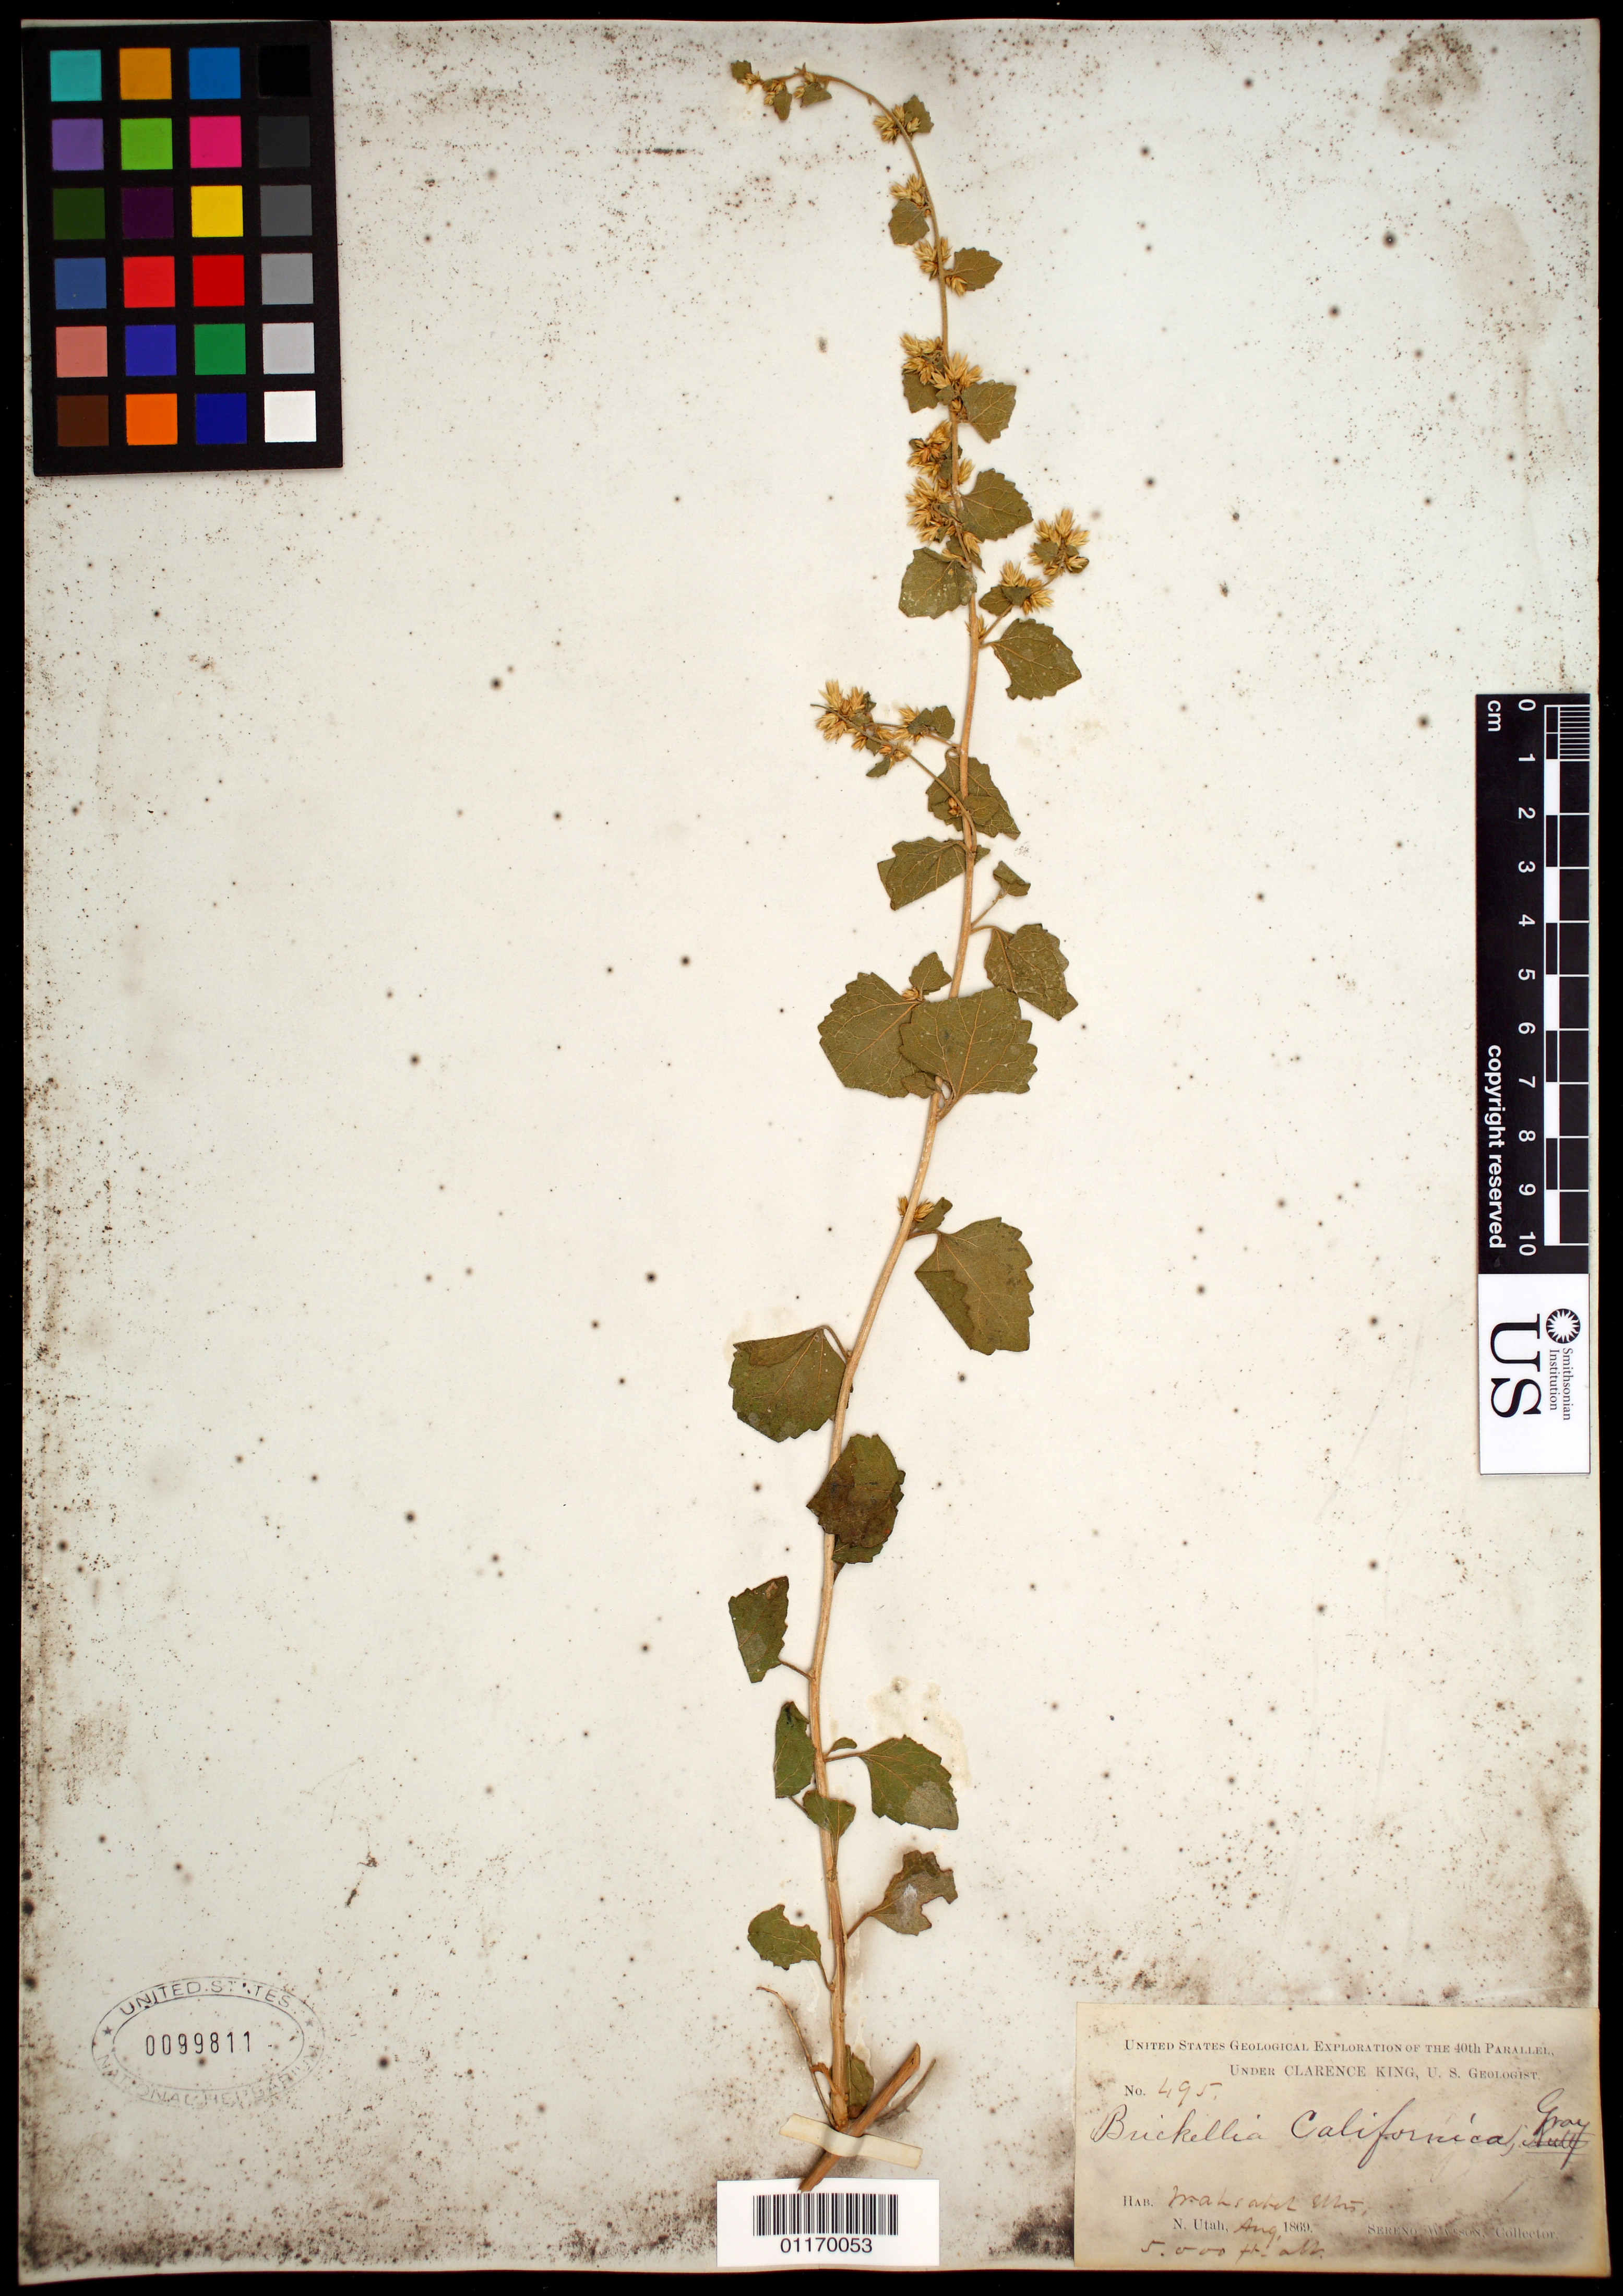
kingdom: Plantae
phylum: Tracheophyta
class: Magnoliopsida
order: Asterales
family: Asteraceae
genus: Brickellia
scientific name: Brickellia californica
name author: (Torr. & A. Gray) A. Gray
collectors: S. Watson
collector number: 495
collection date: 1869-08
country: United States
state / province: Utah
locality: Wasatch Mts.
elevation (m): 1524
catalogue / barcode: US 99811